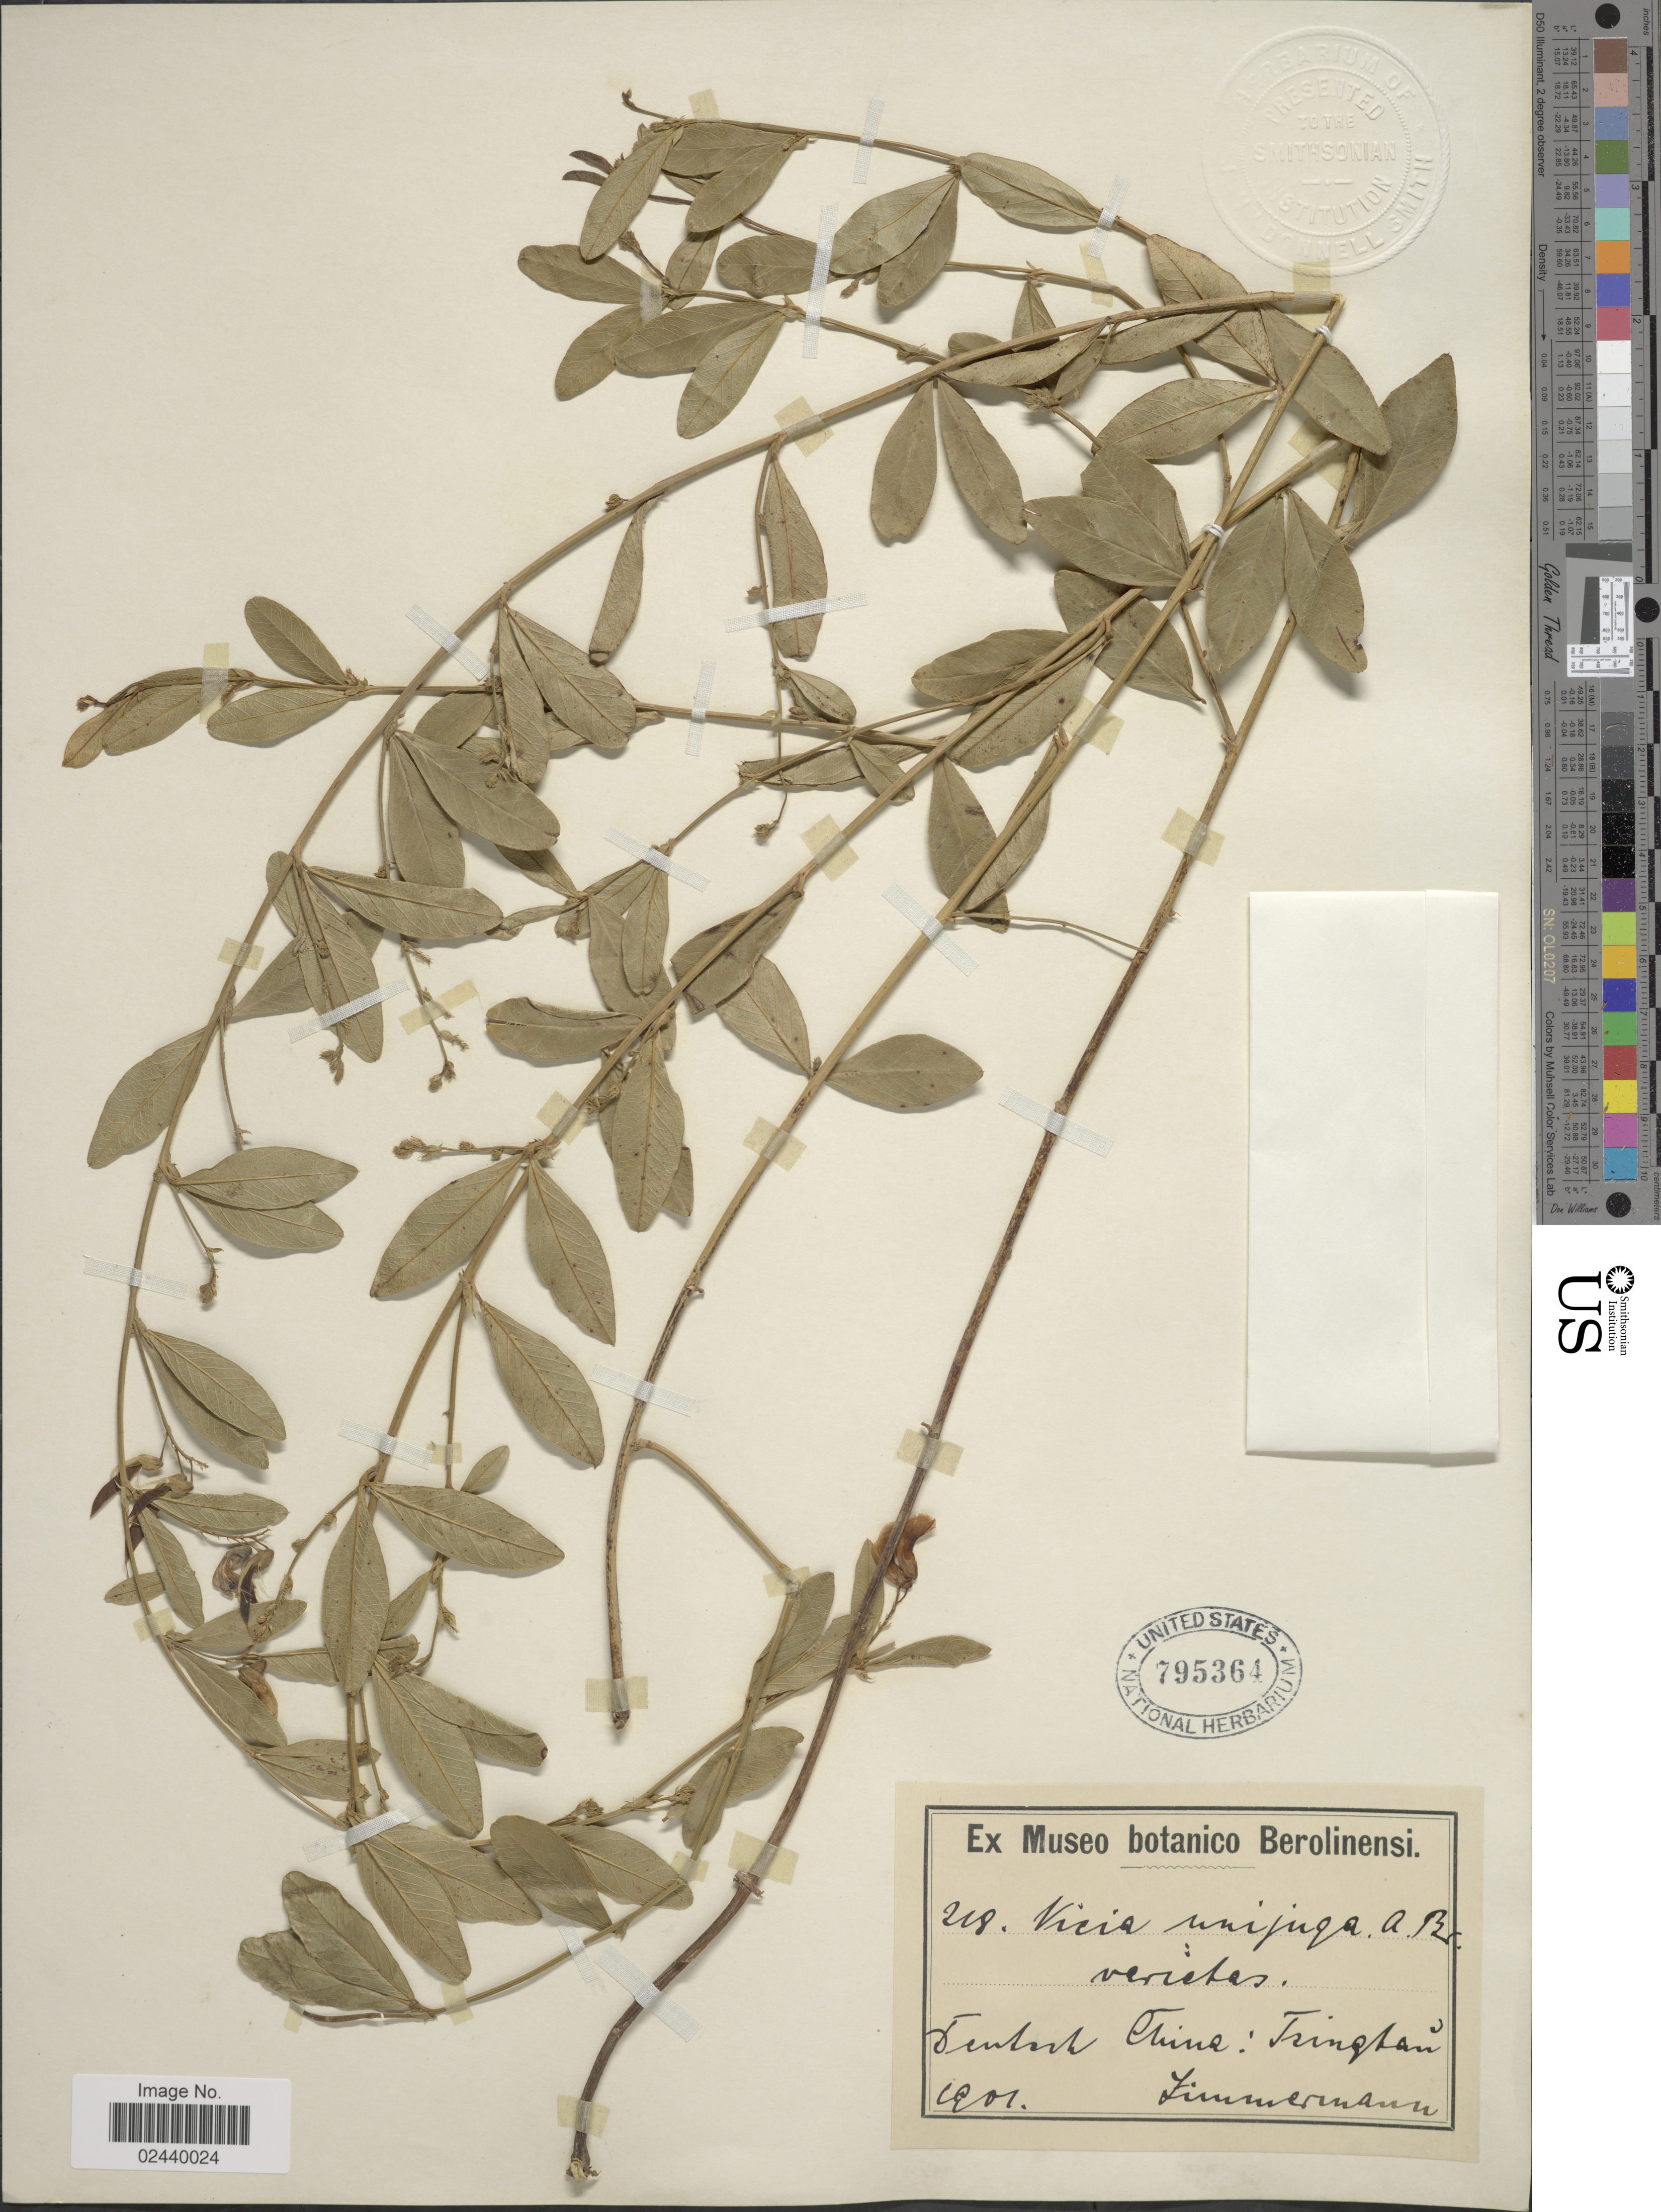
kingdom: Plantae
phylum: Tracheophyta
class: Magnoliopsida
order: Fabales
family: Fabaceae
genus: Vicia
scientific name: Vicia unijuga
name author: A. Braun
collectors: -. Zimmermann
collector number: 218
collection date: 1901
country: China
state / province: Shandong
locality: Deutsch China: Tsingtau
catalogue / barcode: US 795364